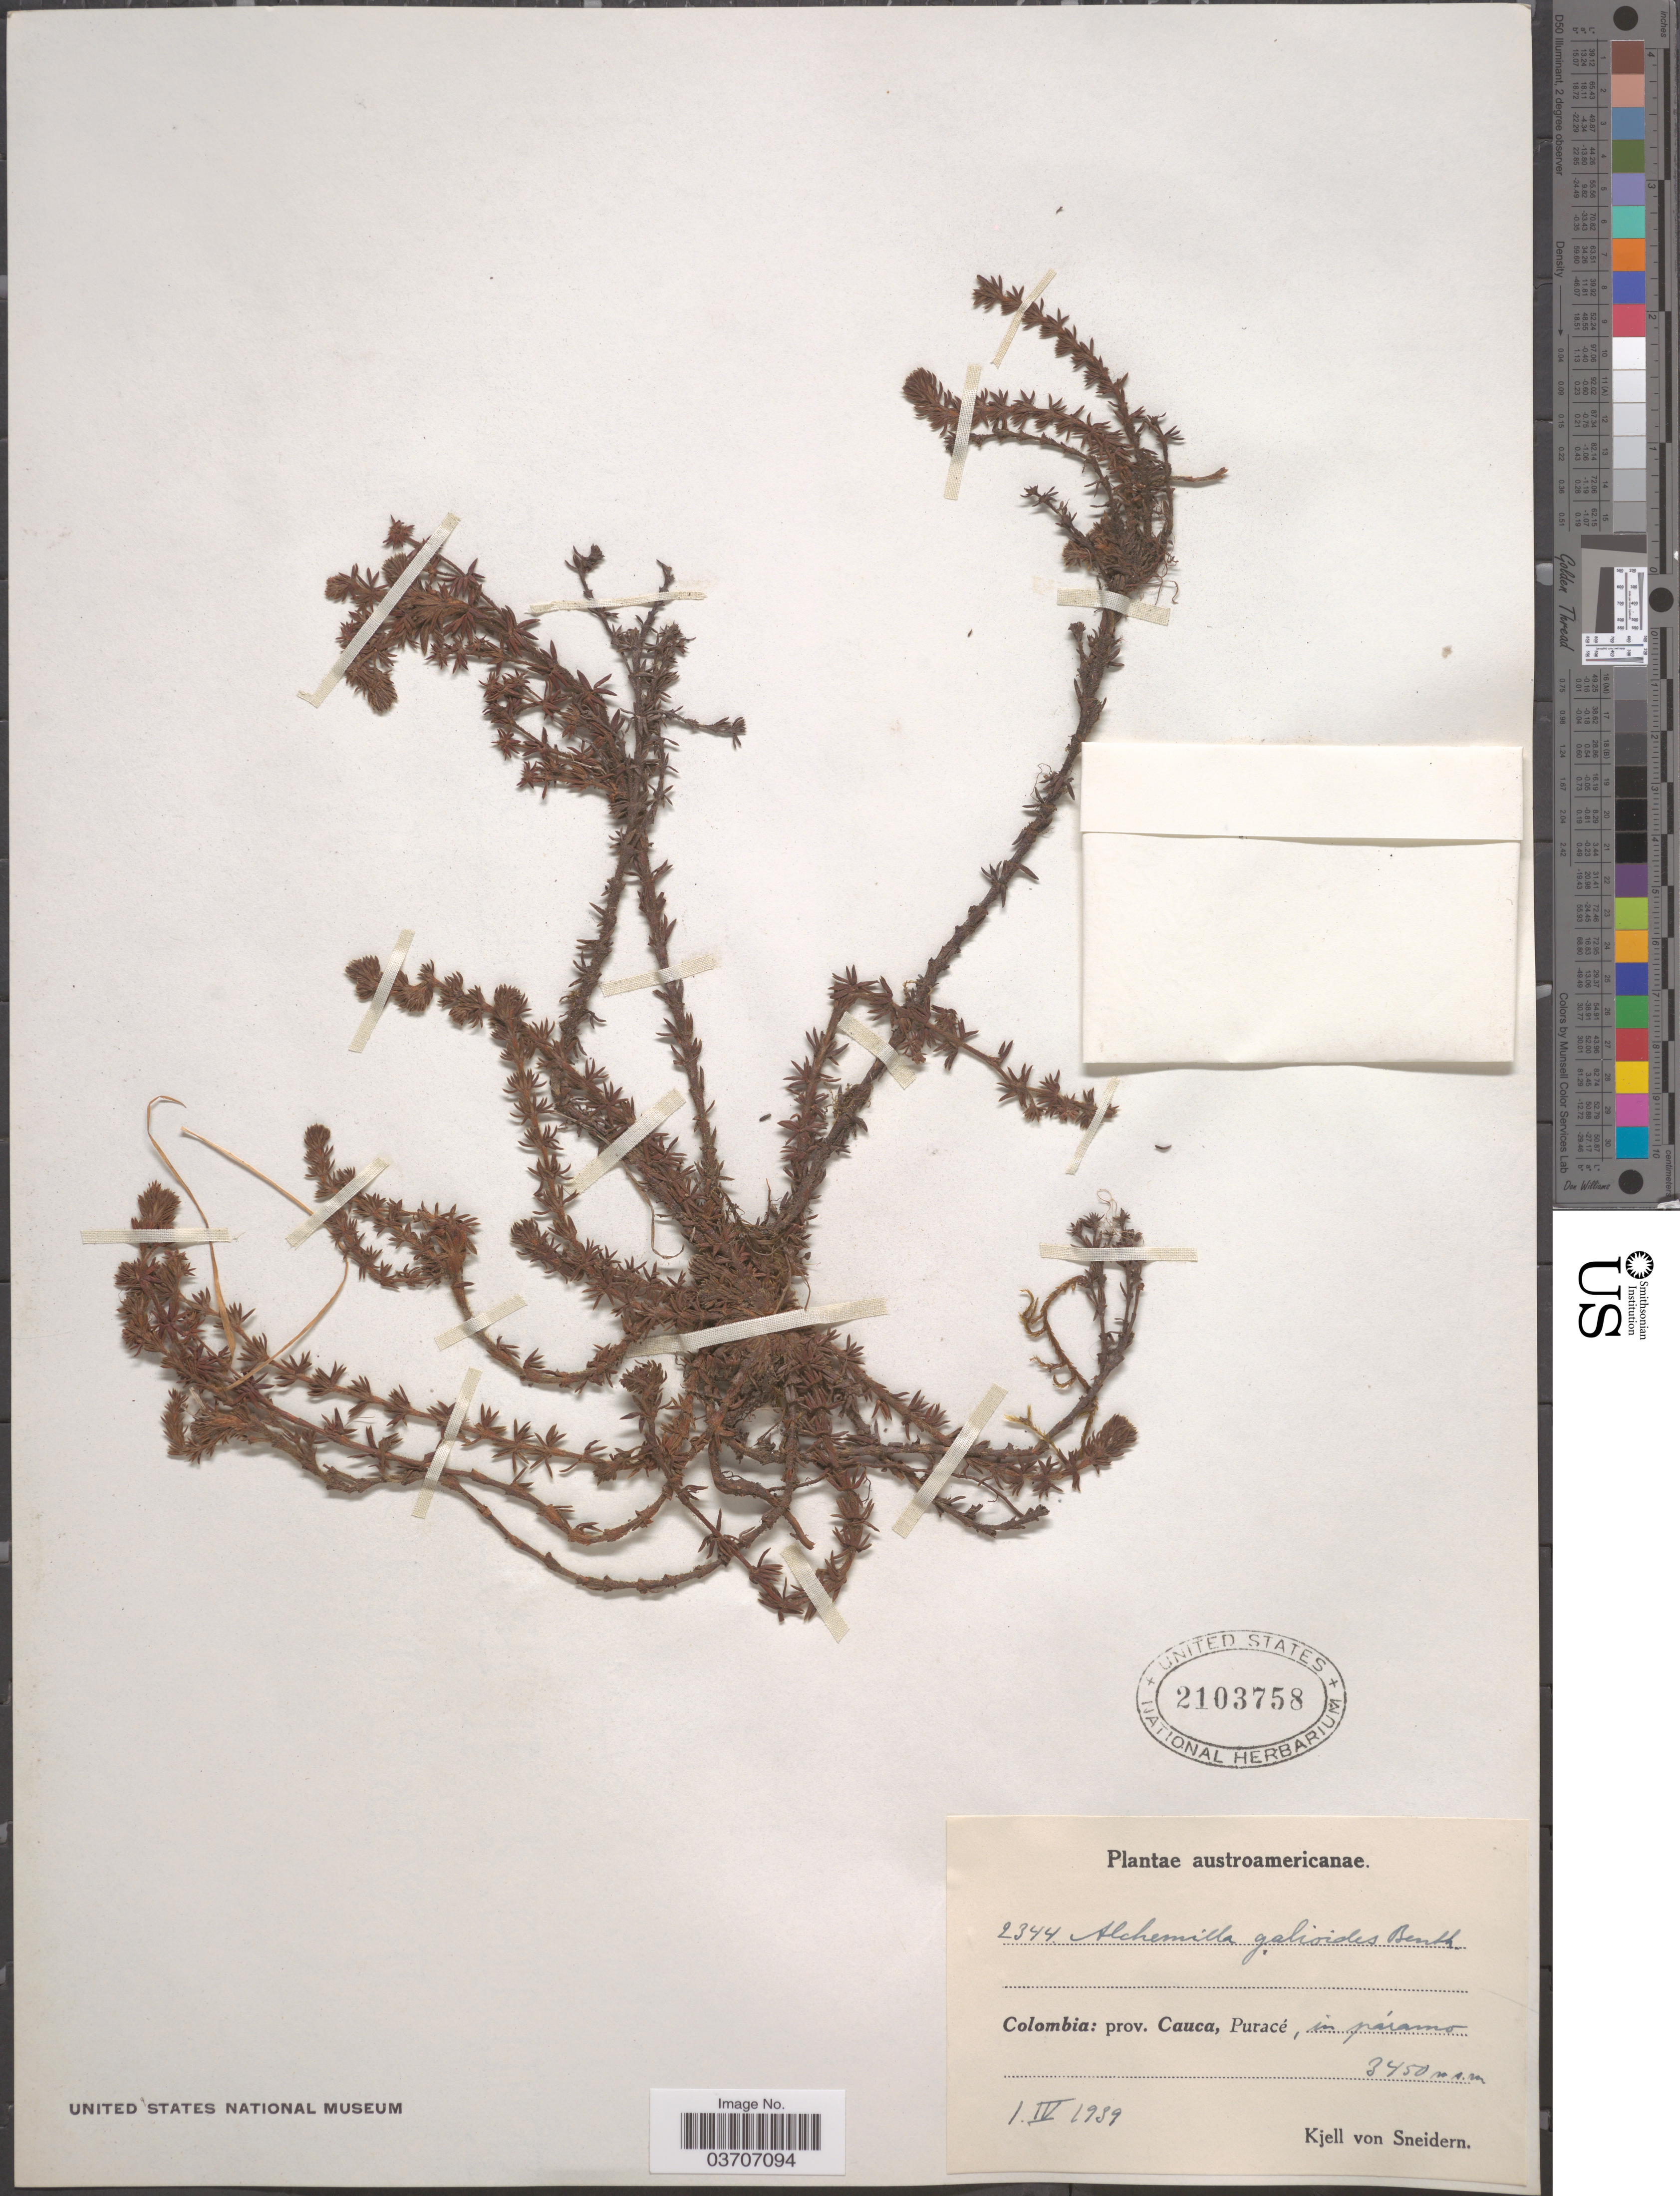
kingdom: Plantae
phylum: Tracheophyta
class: Magnoliopsida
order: Rosales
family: Rosaceae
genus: Lachemilla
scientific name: Lachemilla galioides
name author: (Benth.) Rothm.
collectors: K. von Sneidern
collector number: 2344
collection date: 1939-04-01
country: Colombia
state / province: Cauca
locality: Puracé.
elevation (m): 3450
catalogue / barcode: US 2103758